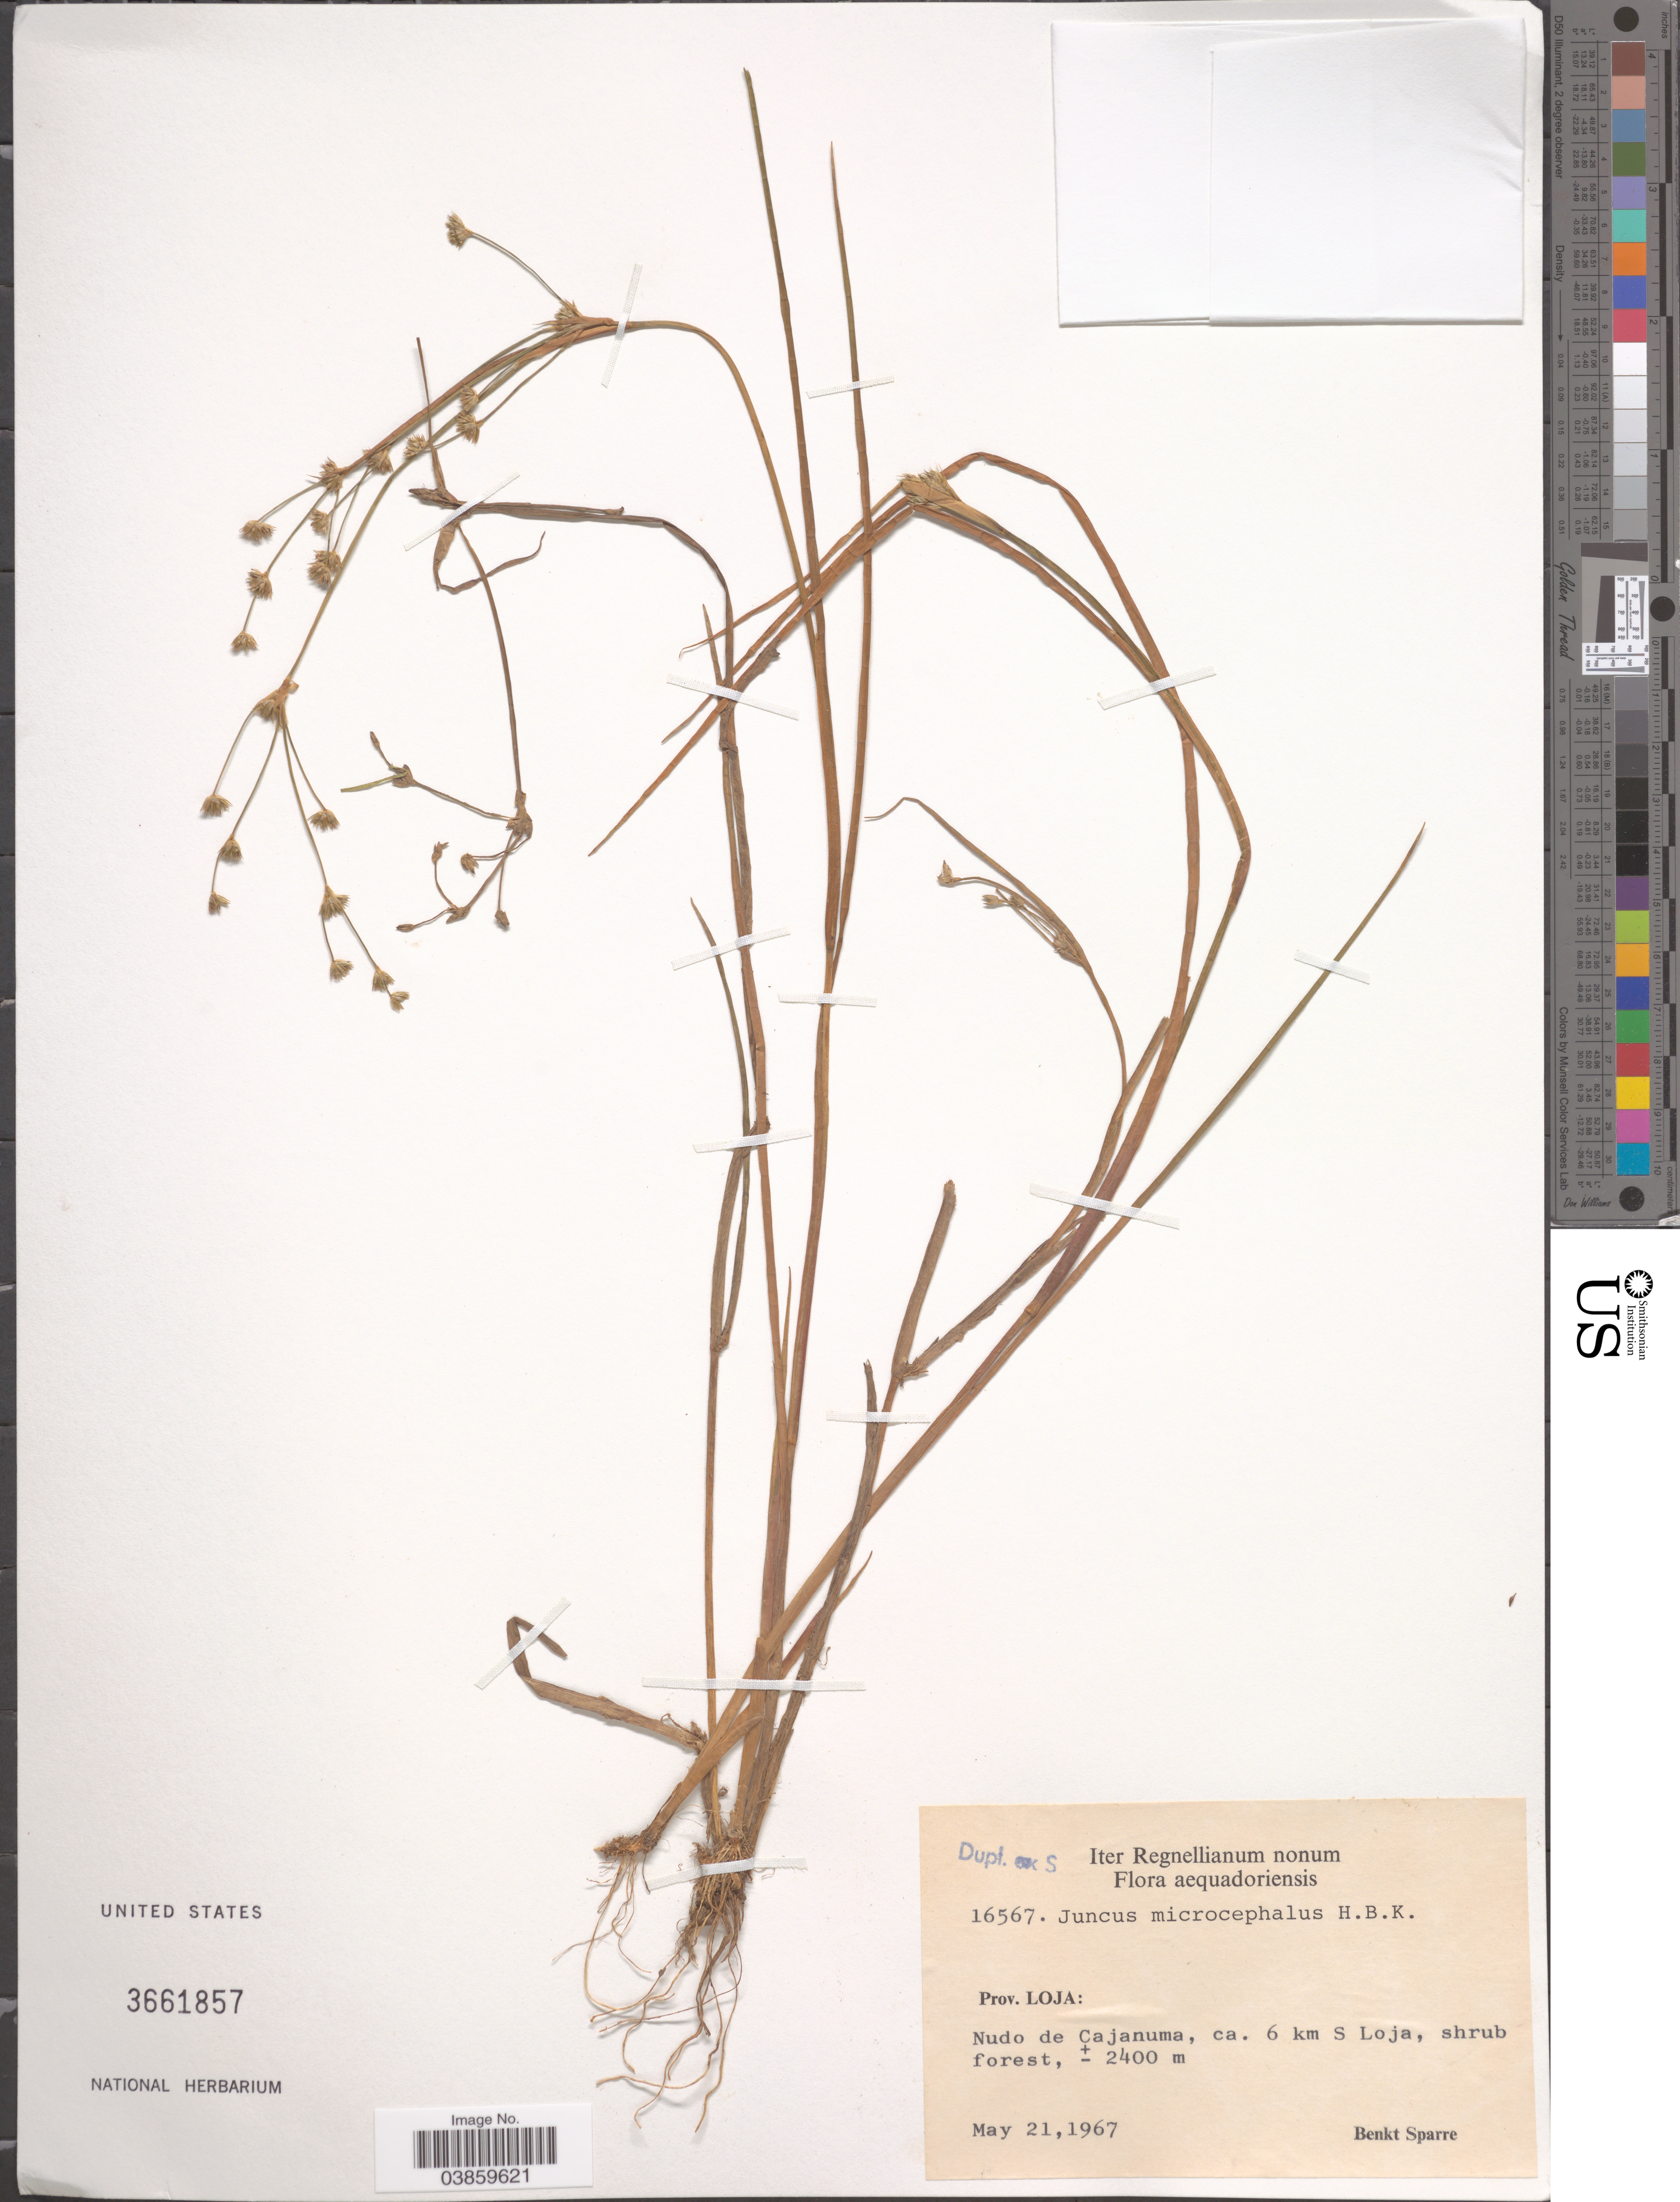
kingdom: Plantae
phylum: Tracheophyta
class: Liliopsida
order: Poales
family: Juncaceae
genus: Juncus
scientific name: Juncus microcephalus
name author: Kunth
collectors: B. Sparre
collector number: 16567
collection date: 1967-05-21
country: Ecuador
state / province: Loja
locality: Aequadoriensis. Nudo de Cajanuma, ca. 6 km S Loja.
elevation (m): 2400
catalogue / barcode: US 3661857